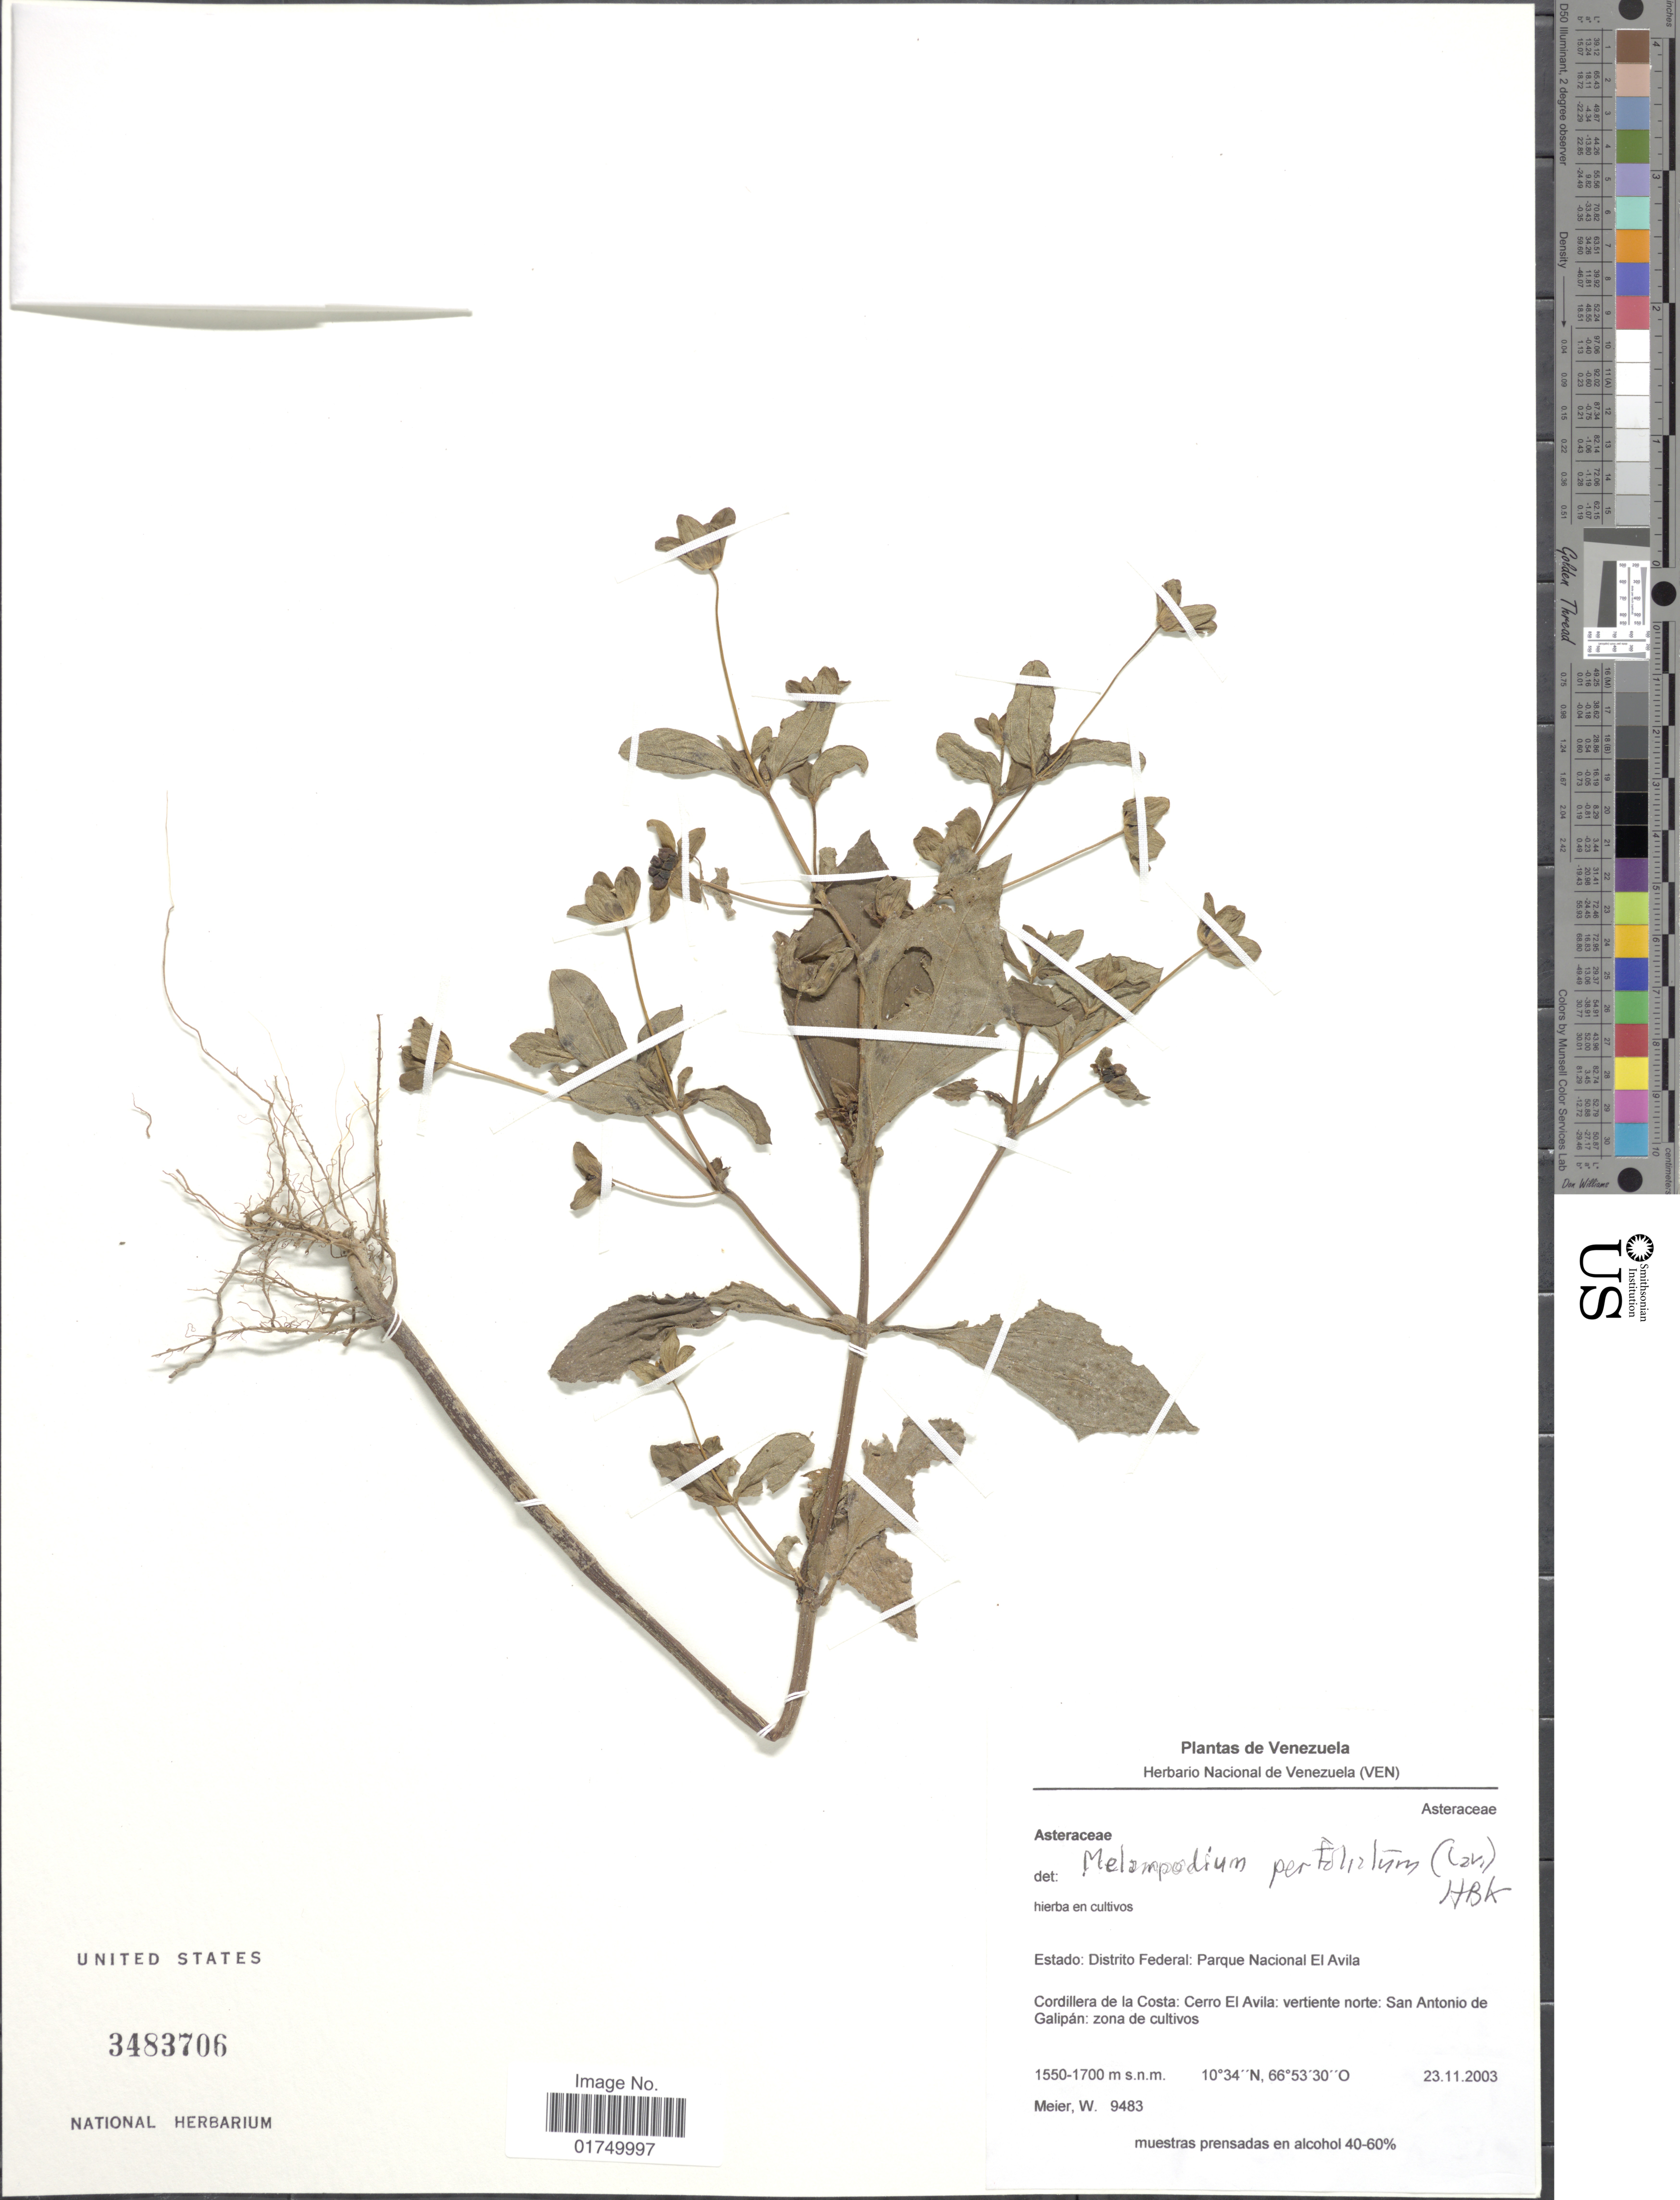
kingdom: Plantae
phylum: Tracheophyta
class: Magnoliopsida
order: Asterales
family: Asteraceae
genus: Melampodium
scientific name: Melampodium perfoliatum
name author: (Cav.) Kunth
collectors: W. Meier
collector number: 9483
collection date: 2003-11-23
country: Venezuela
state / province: Miranda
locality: Estado: Distrito Federal: Parque Nacional El Avila. Cordillea de la Costa: Cerro El Avilla: vertiente norte: San Antonio de Galipán: zona de cultivos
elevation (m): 1550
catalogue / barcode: US 3483706